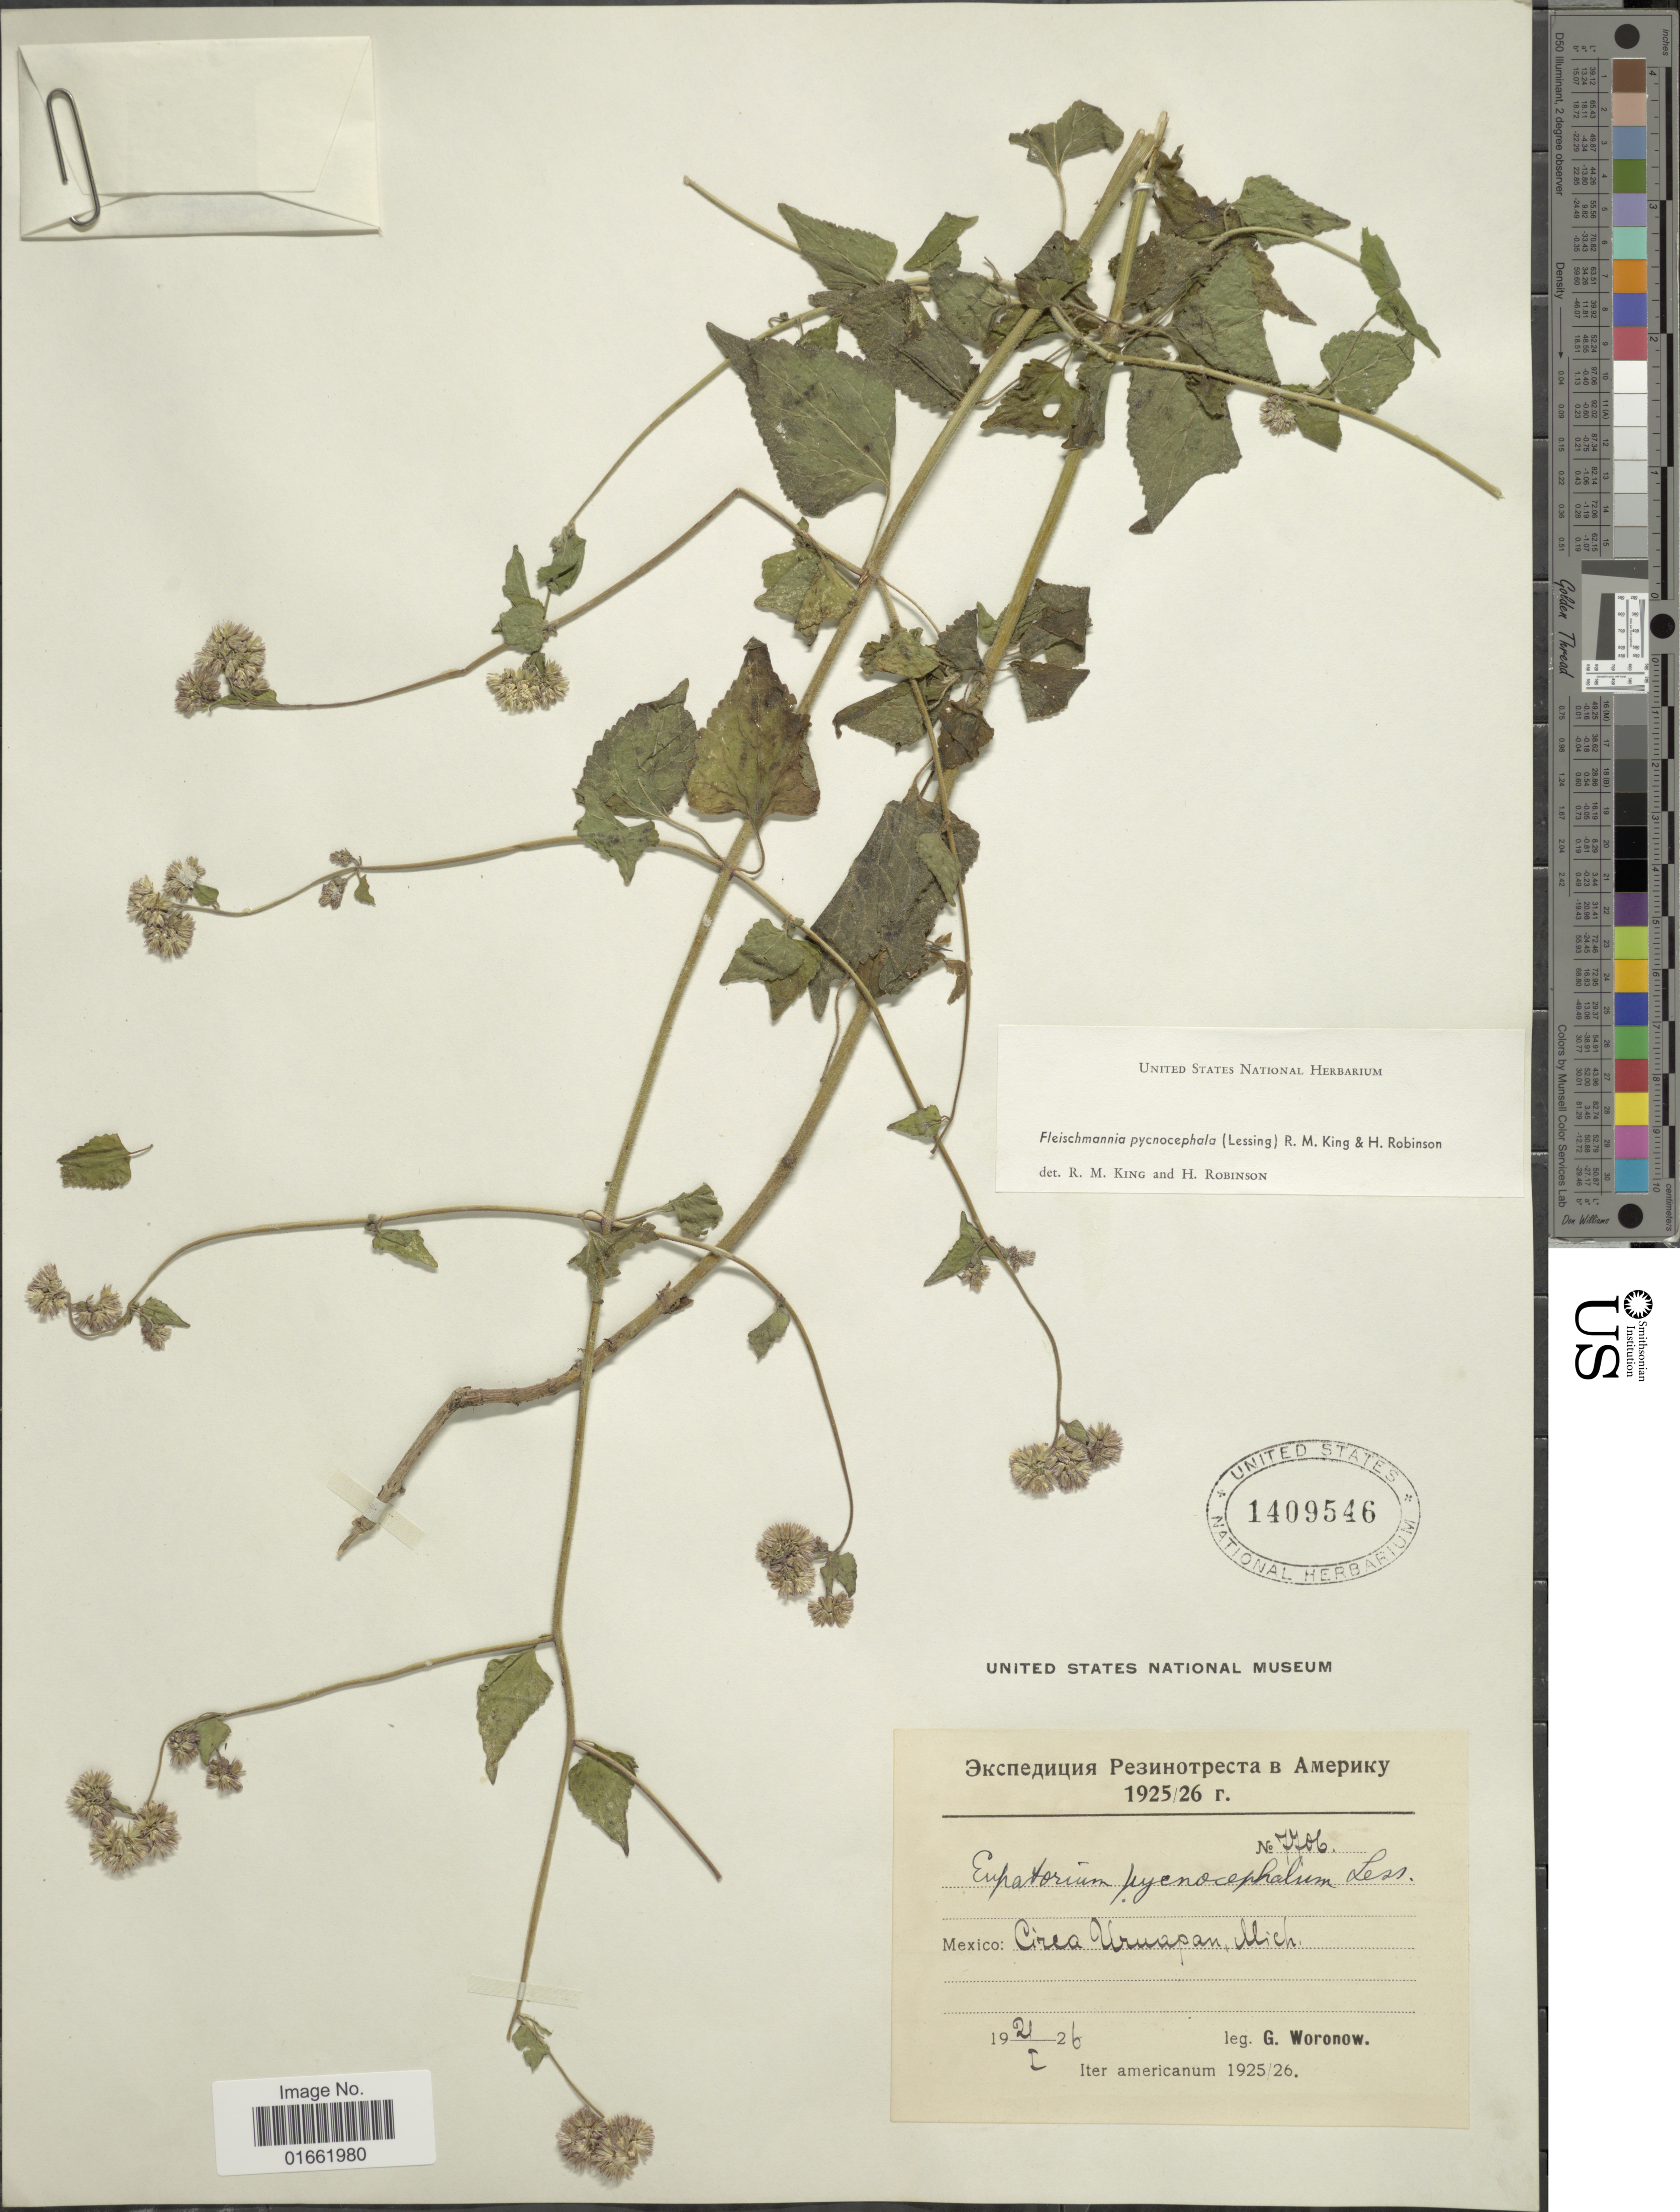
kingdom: Plantae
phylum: Tracheophyta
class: Magnoliopsida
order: Asterales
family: Asteraceae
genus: Fleischmannia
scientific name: Fleischmannia pycnocephala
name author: (Less.) R.M. King & H. Rob.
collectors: G. Woronow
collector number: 7706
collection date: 1926-01-21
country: Mexico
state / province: Michoacán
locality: Mexico: Circa Uruapan, Mich.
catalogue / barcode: US 1409546